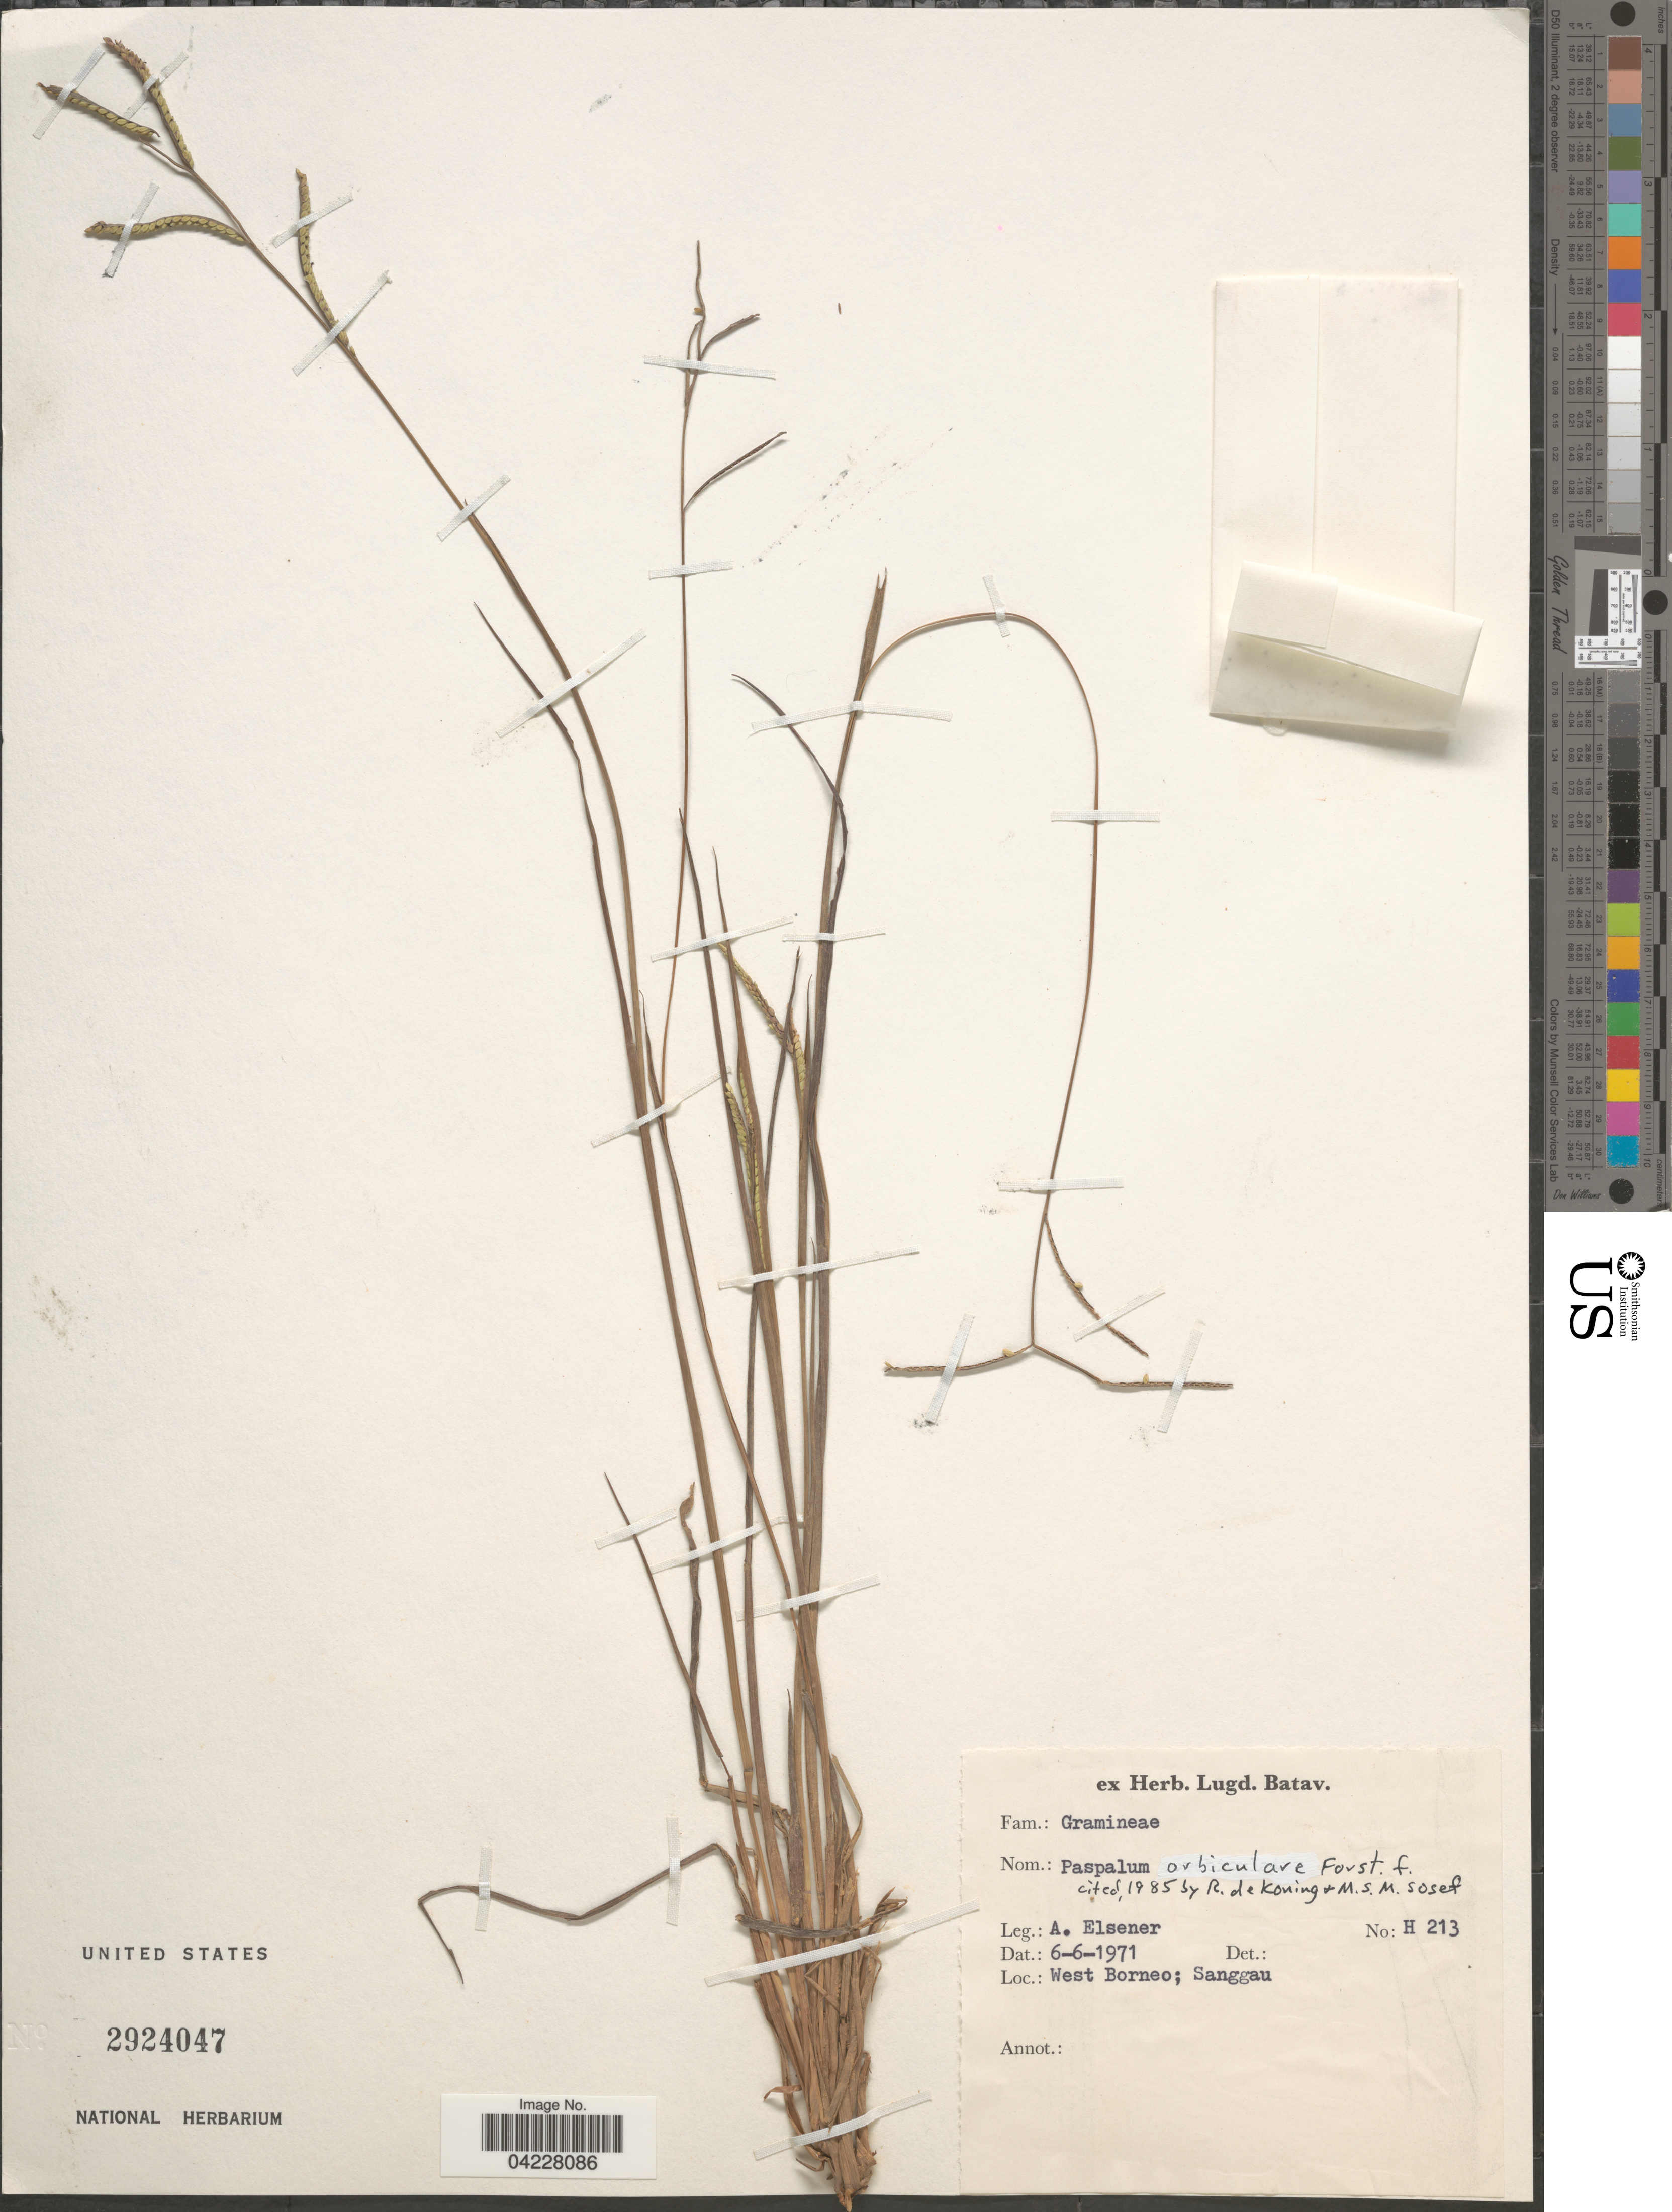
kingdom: Plantae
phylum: Tracheophyta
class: Liliopsida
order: Poales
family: Poaceae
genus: Paspalum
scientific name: Paspalum orbiculare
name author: G. Forst.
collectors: A. Elsener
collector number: H213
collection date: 1971-06-06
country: Indonesia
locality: West Borneo; Sanggau.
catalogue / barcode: US 2924047